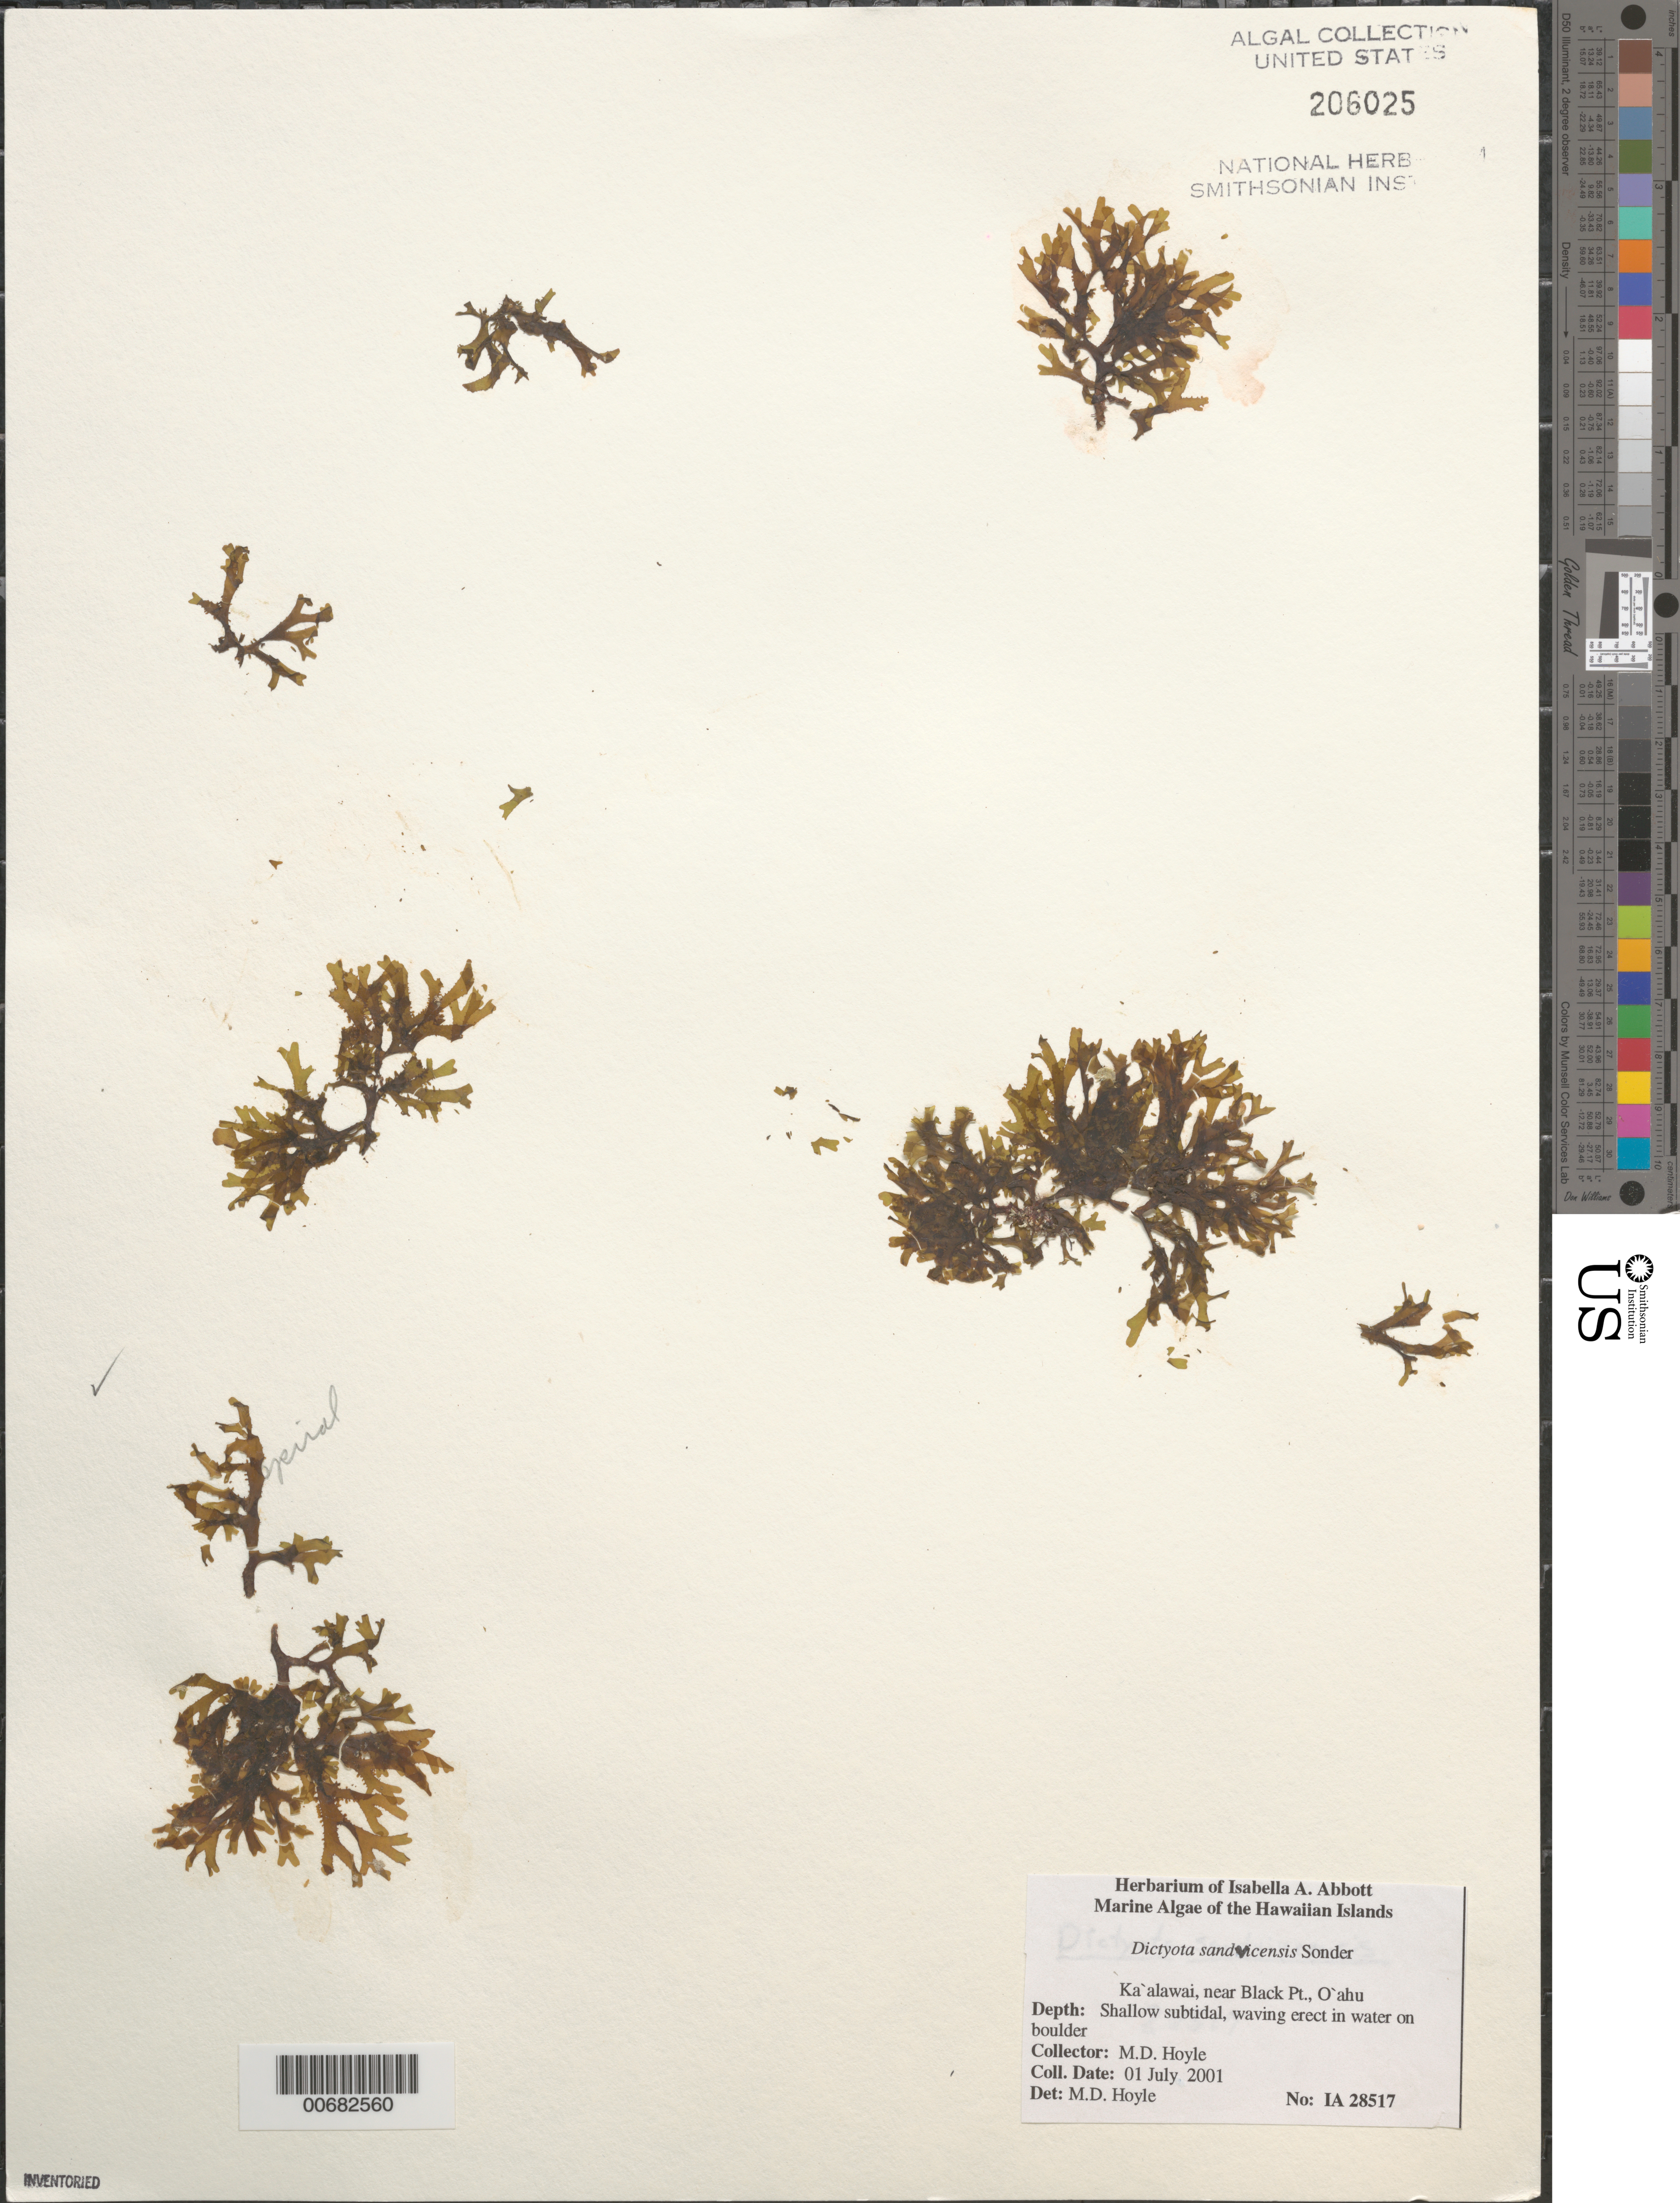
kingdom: Chromista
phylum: Ochrophyta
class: Phaeophyceae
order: Dictyotales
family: Dictyotaceae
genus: Dictyota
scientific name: Dictyota sandvicensis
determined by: Hoyle, Mitchell D.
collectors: M. Hoyle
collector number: IAA 28517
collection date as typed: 01 Jul 2001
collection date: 2001-07-01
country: United States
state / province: Hawaii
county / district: Honolulu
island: Oahu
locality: Ka'alawai, near Black Point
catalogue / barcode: US 206025